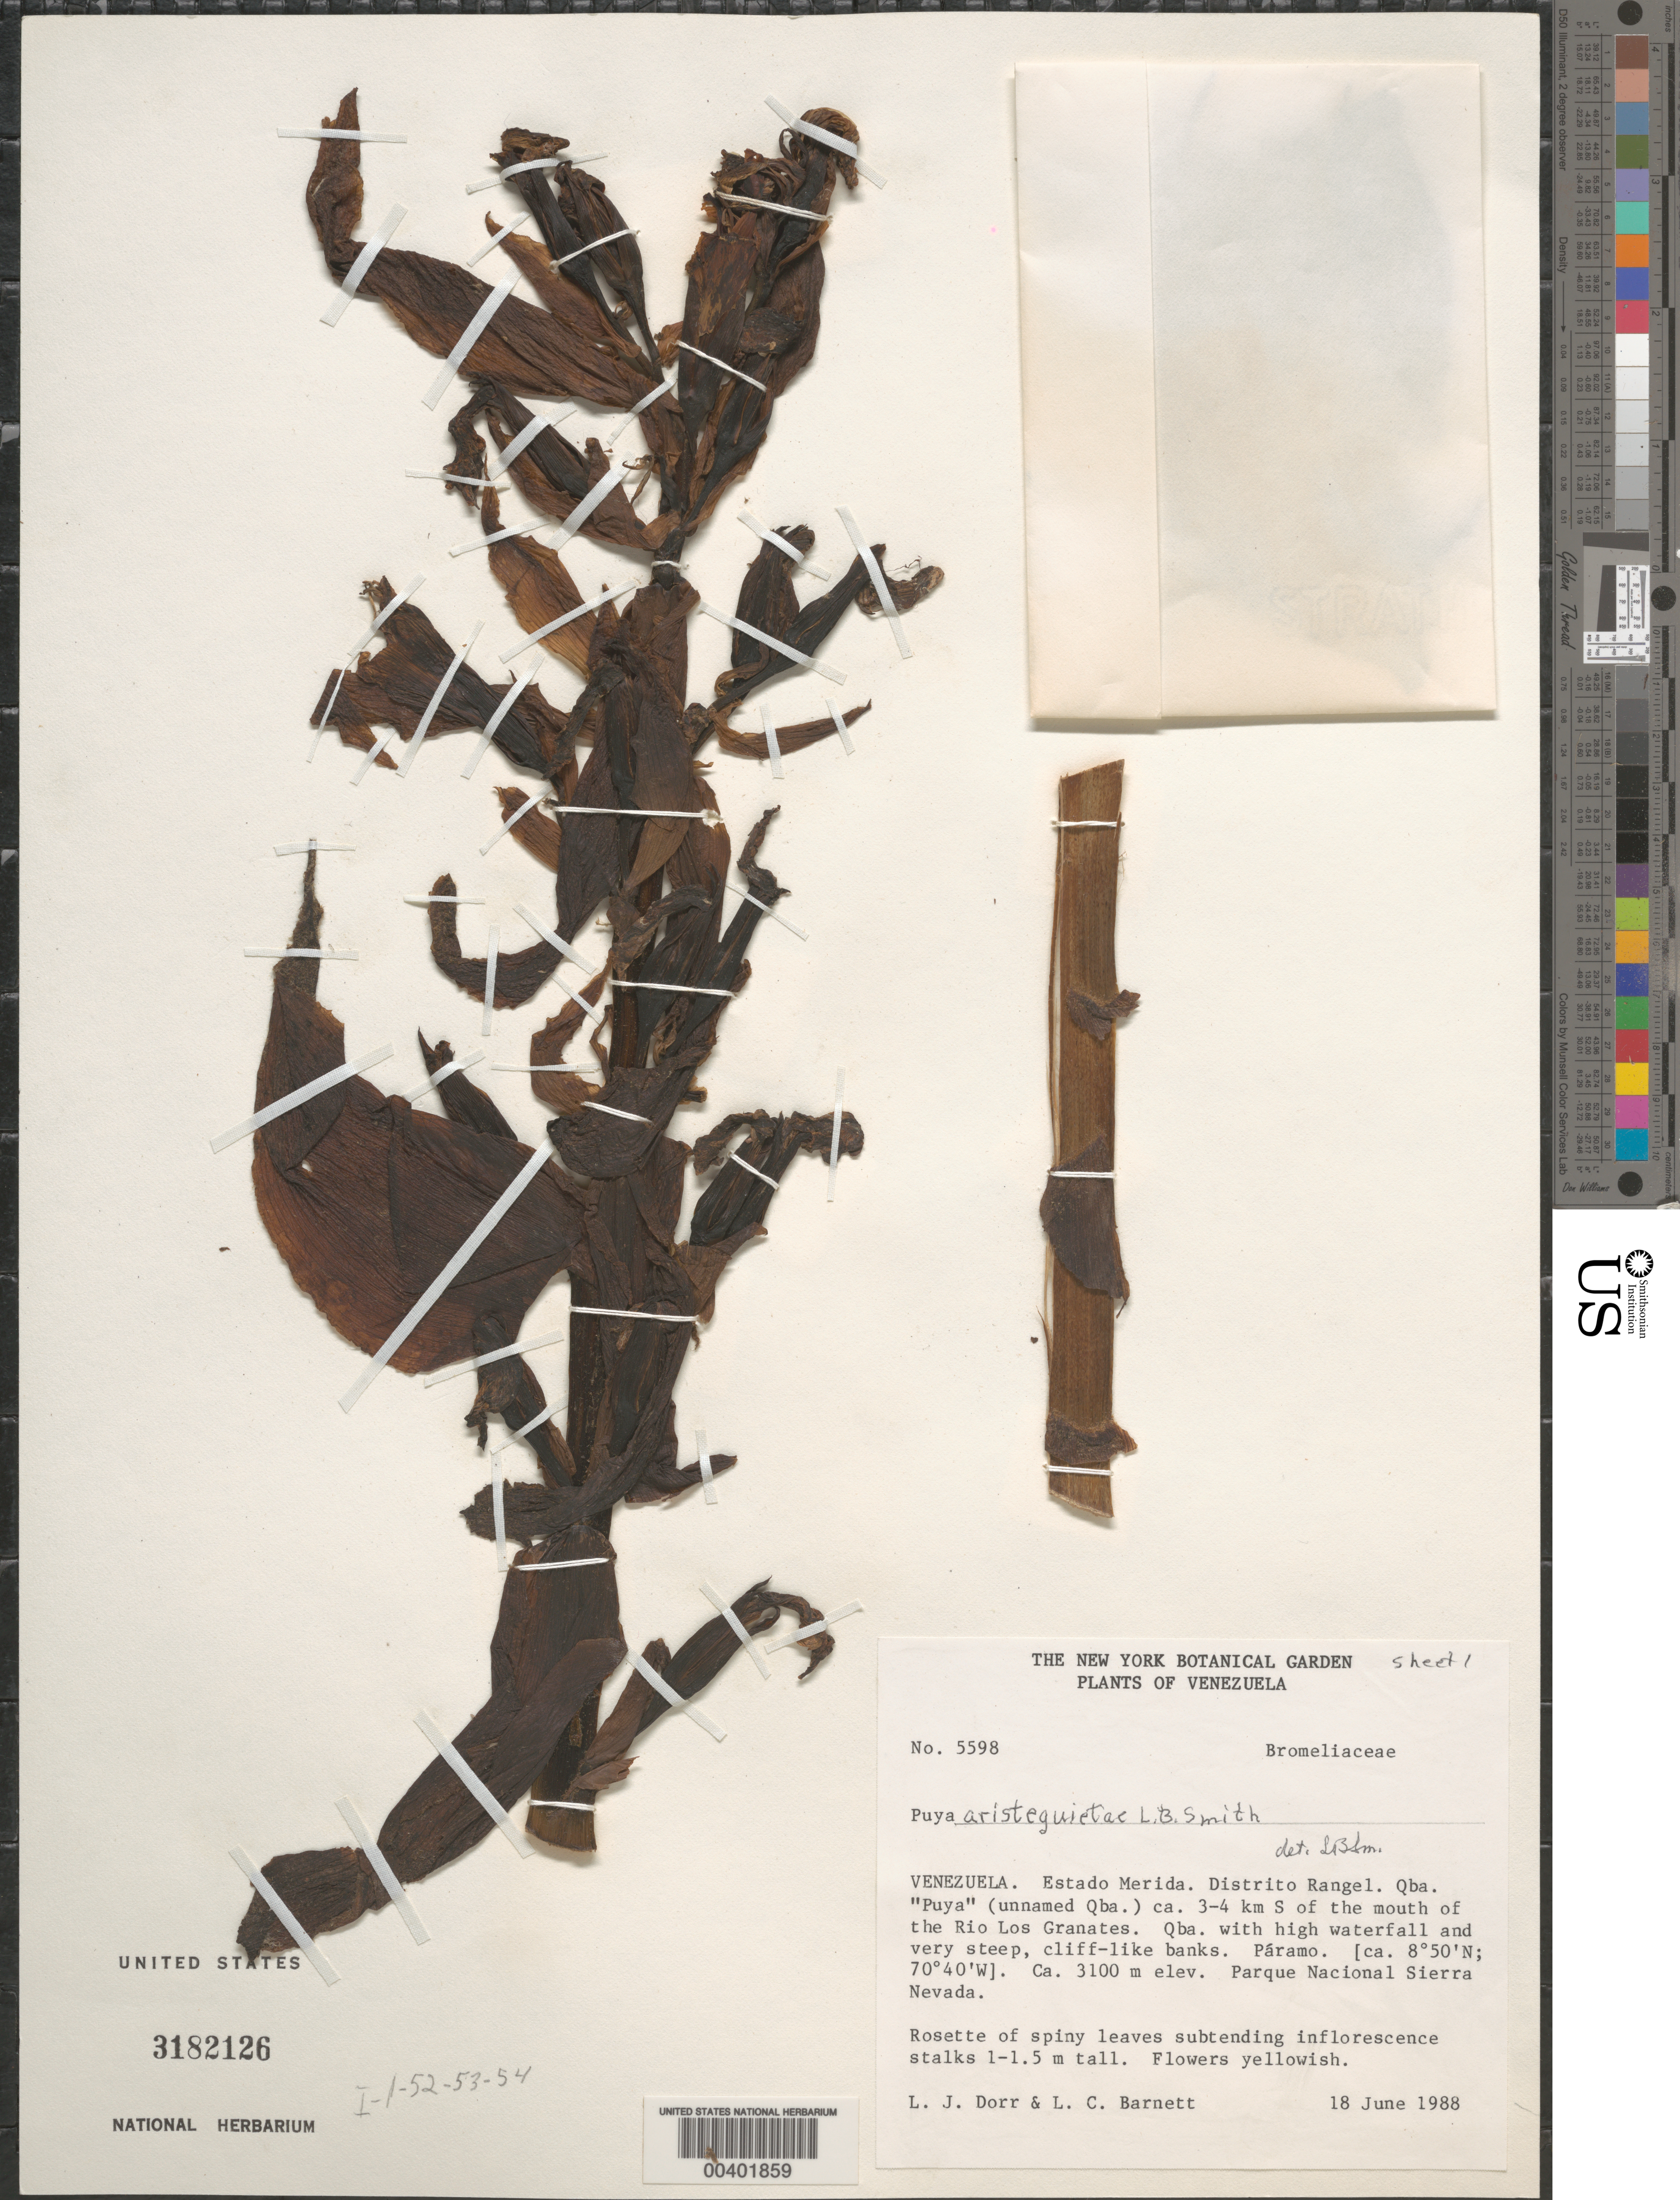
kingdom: Plantae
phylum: Tracheophyta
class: Liliopsida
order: Poales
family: Bromeliaceae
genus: Puya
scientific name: Puya aristeguietae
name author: L.B. Sm.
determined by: Smith, Lyman B., (US), NMNH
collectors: L. J. Dorr & L. C. Barnett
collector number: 5598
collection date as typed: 18 Apr 1988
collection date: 1988-04-18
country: Venezuela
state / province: Mérida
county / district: Rangel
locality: Qba. "Puya" (unnamed Qba.) ca. 3-4 km. S of the mouth of the Río Los Granates. Parque Nacional Sierra Nevada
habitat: páramo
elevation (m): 3100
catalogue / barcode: US 3182126